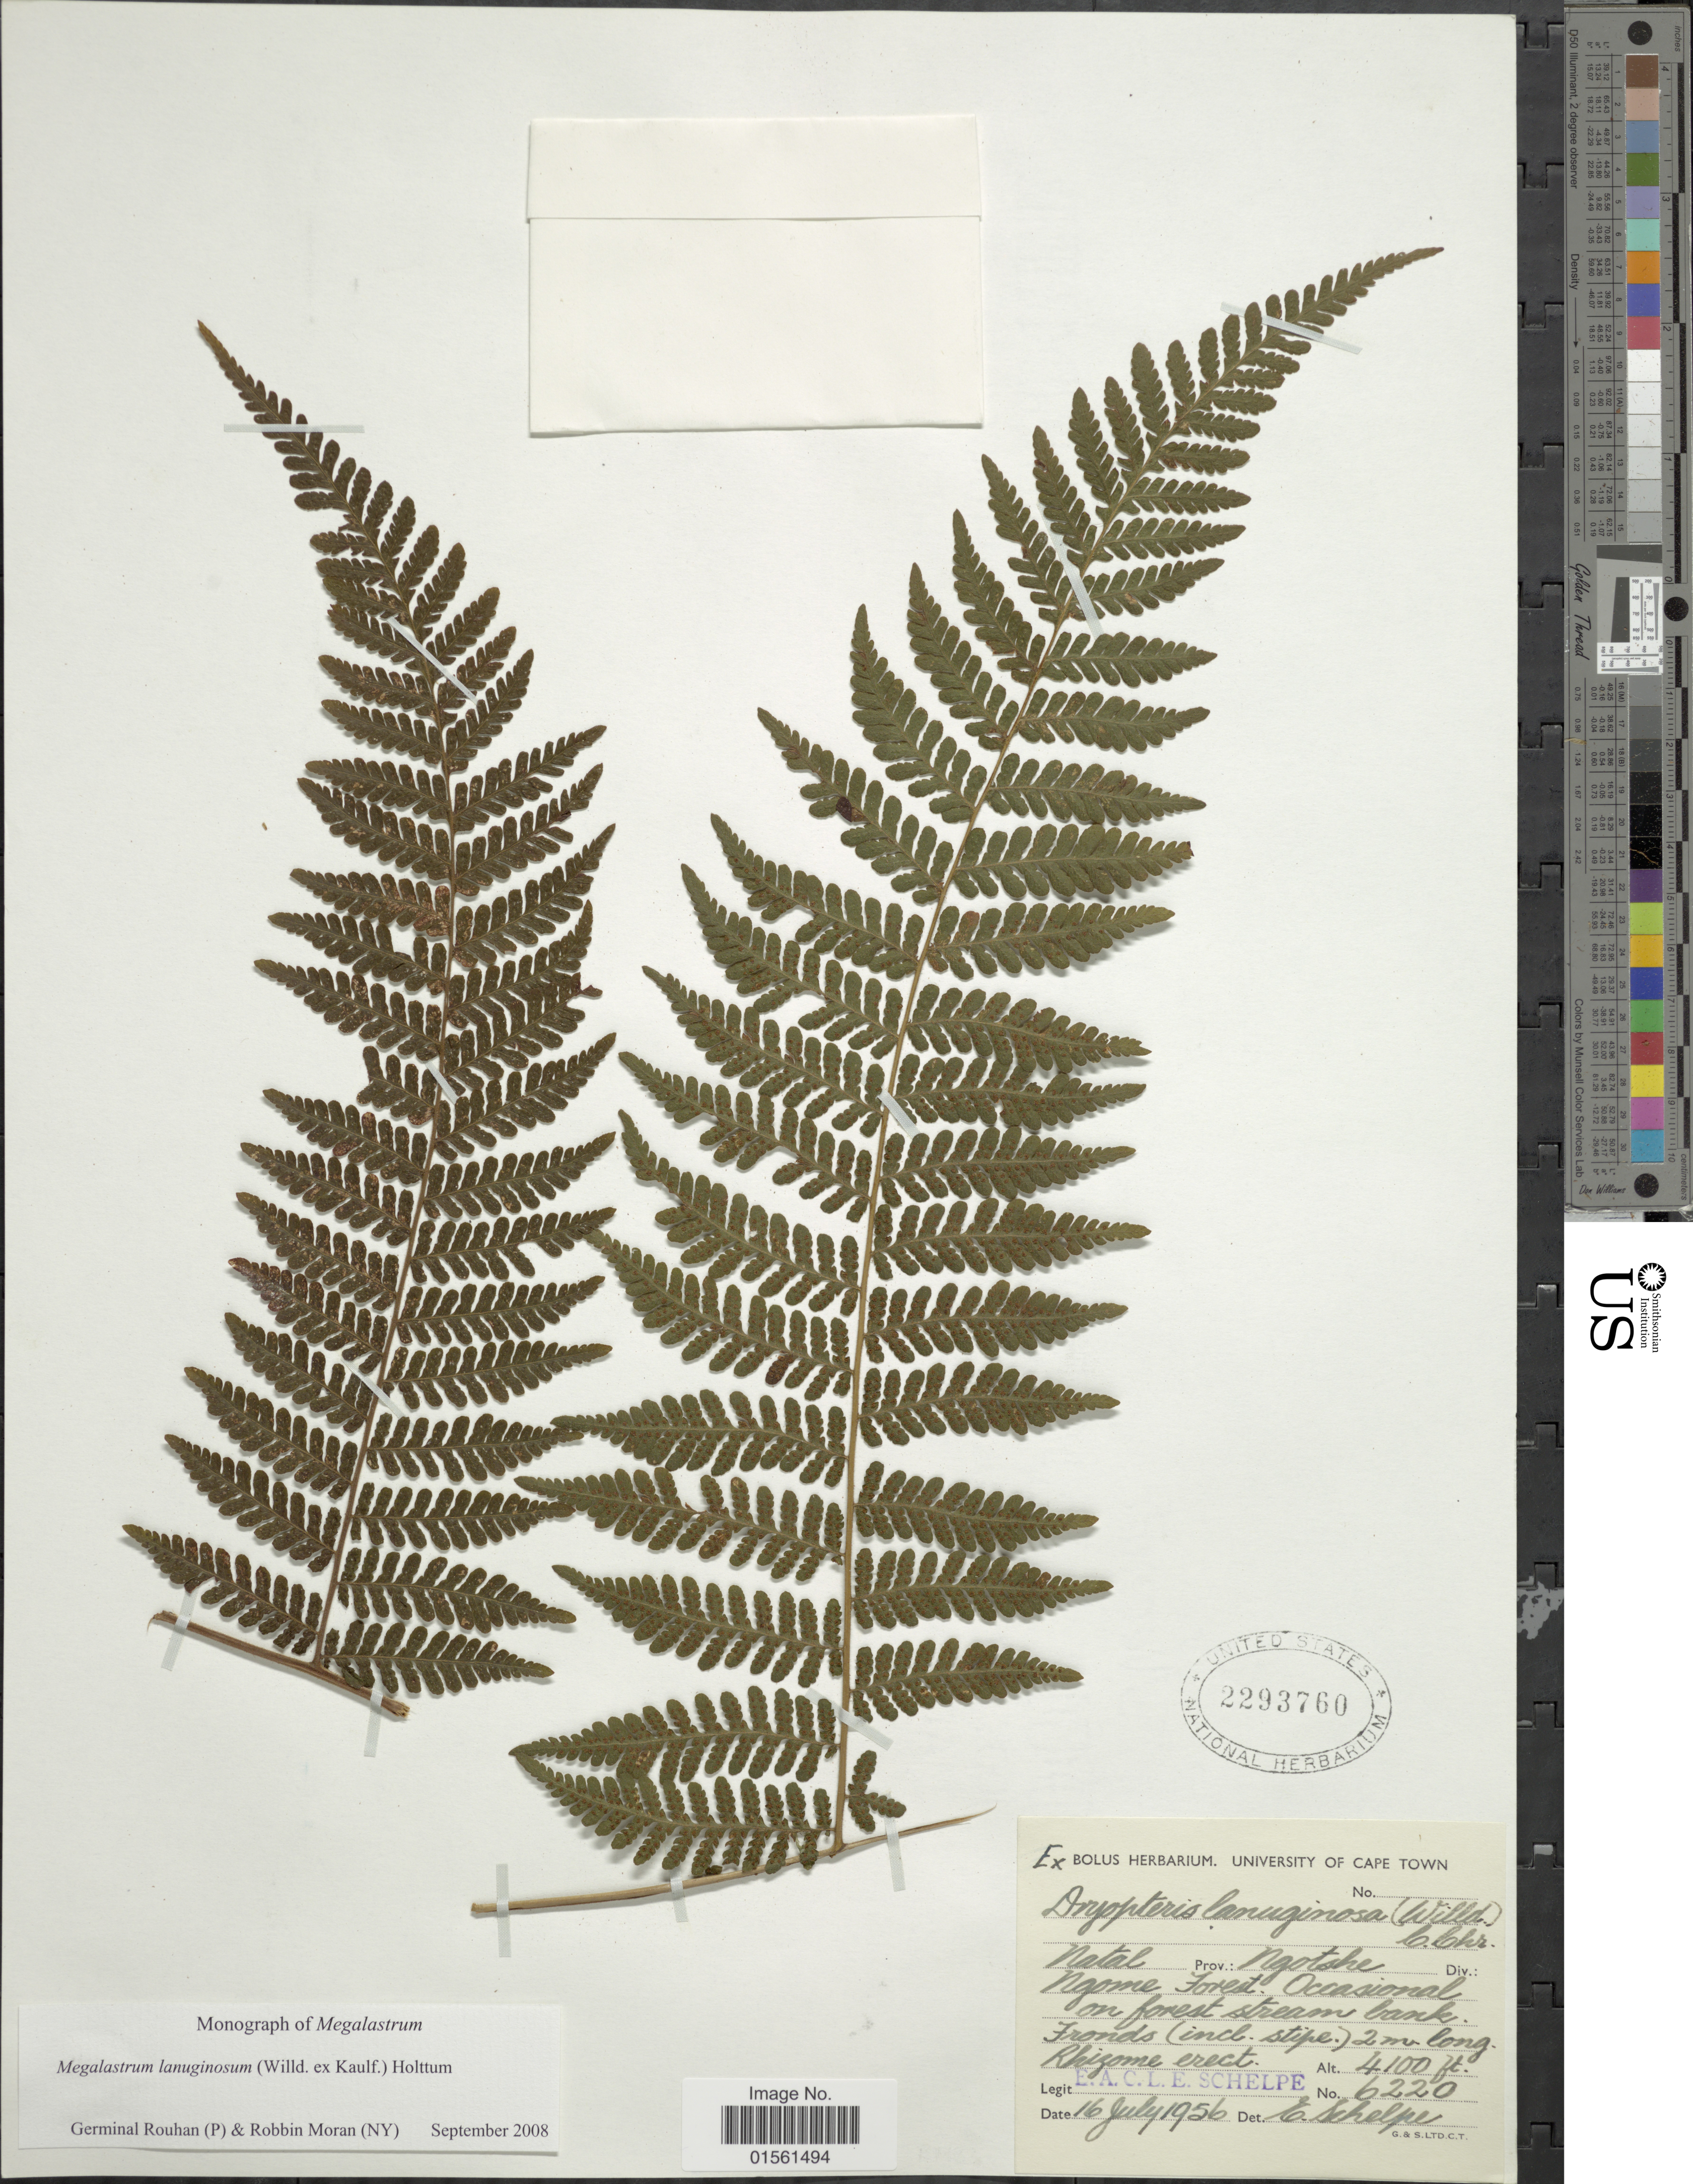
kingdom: Plantae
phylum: Tracheophyta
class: Polypodiopsida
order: Polypodiales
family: Dryopteridaceae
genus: Megalastrum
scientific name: Megalastrum lanuginosum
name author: (Kaulf.) Holttum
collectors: E. A. C. L. E. Schelpe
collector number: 6220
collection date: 1956-07-16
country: South Africa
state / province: KwaZulu-Natal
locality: Natal, Prov.: Ngotshe, Div.: Ngome Forest.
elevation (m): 1250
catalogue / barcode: US 2293760